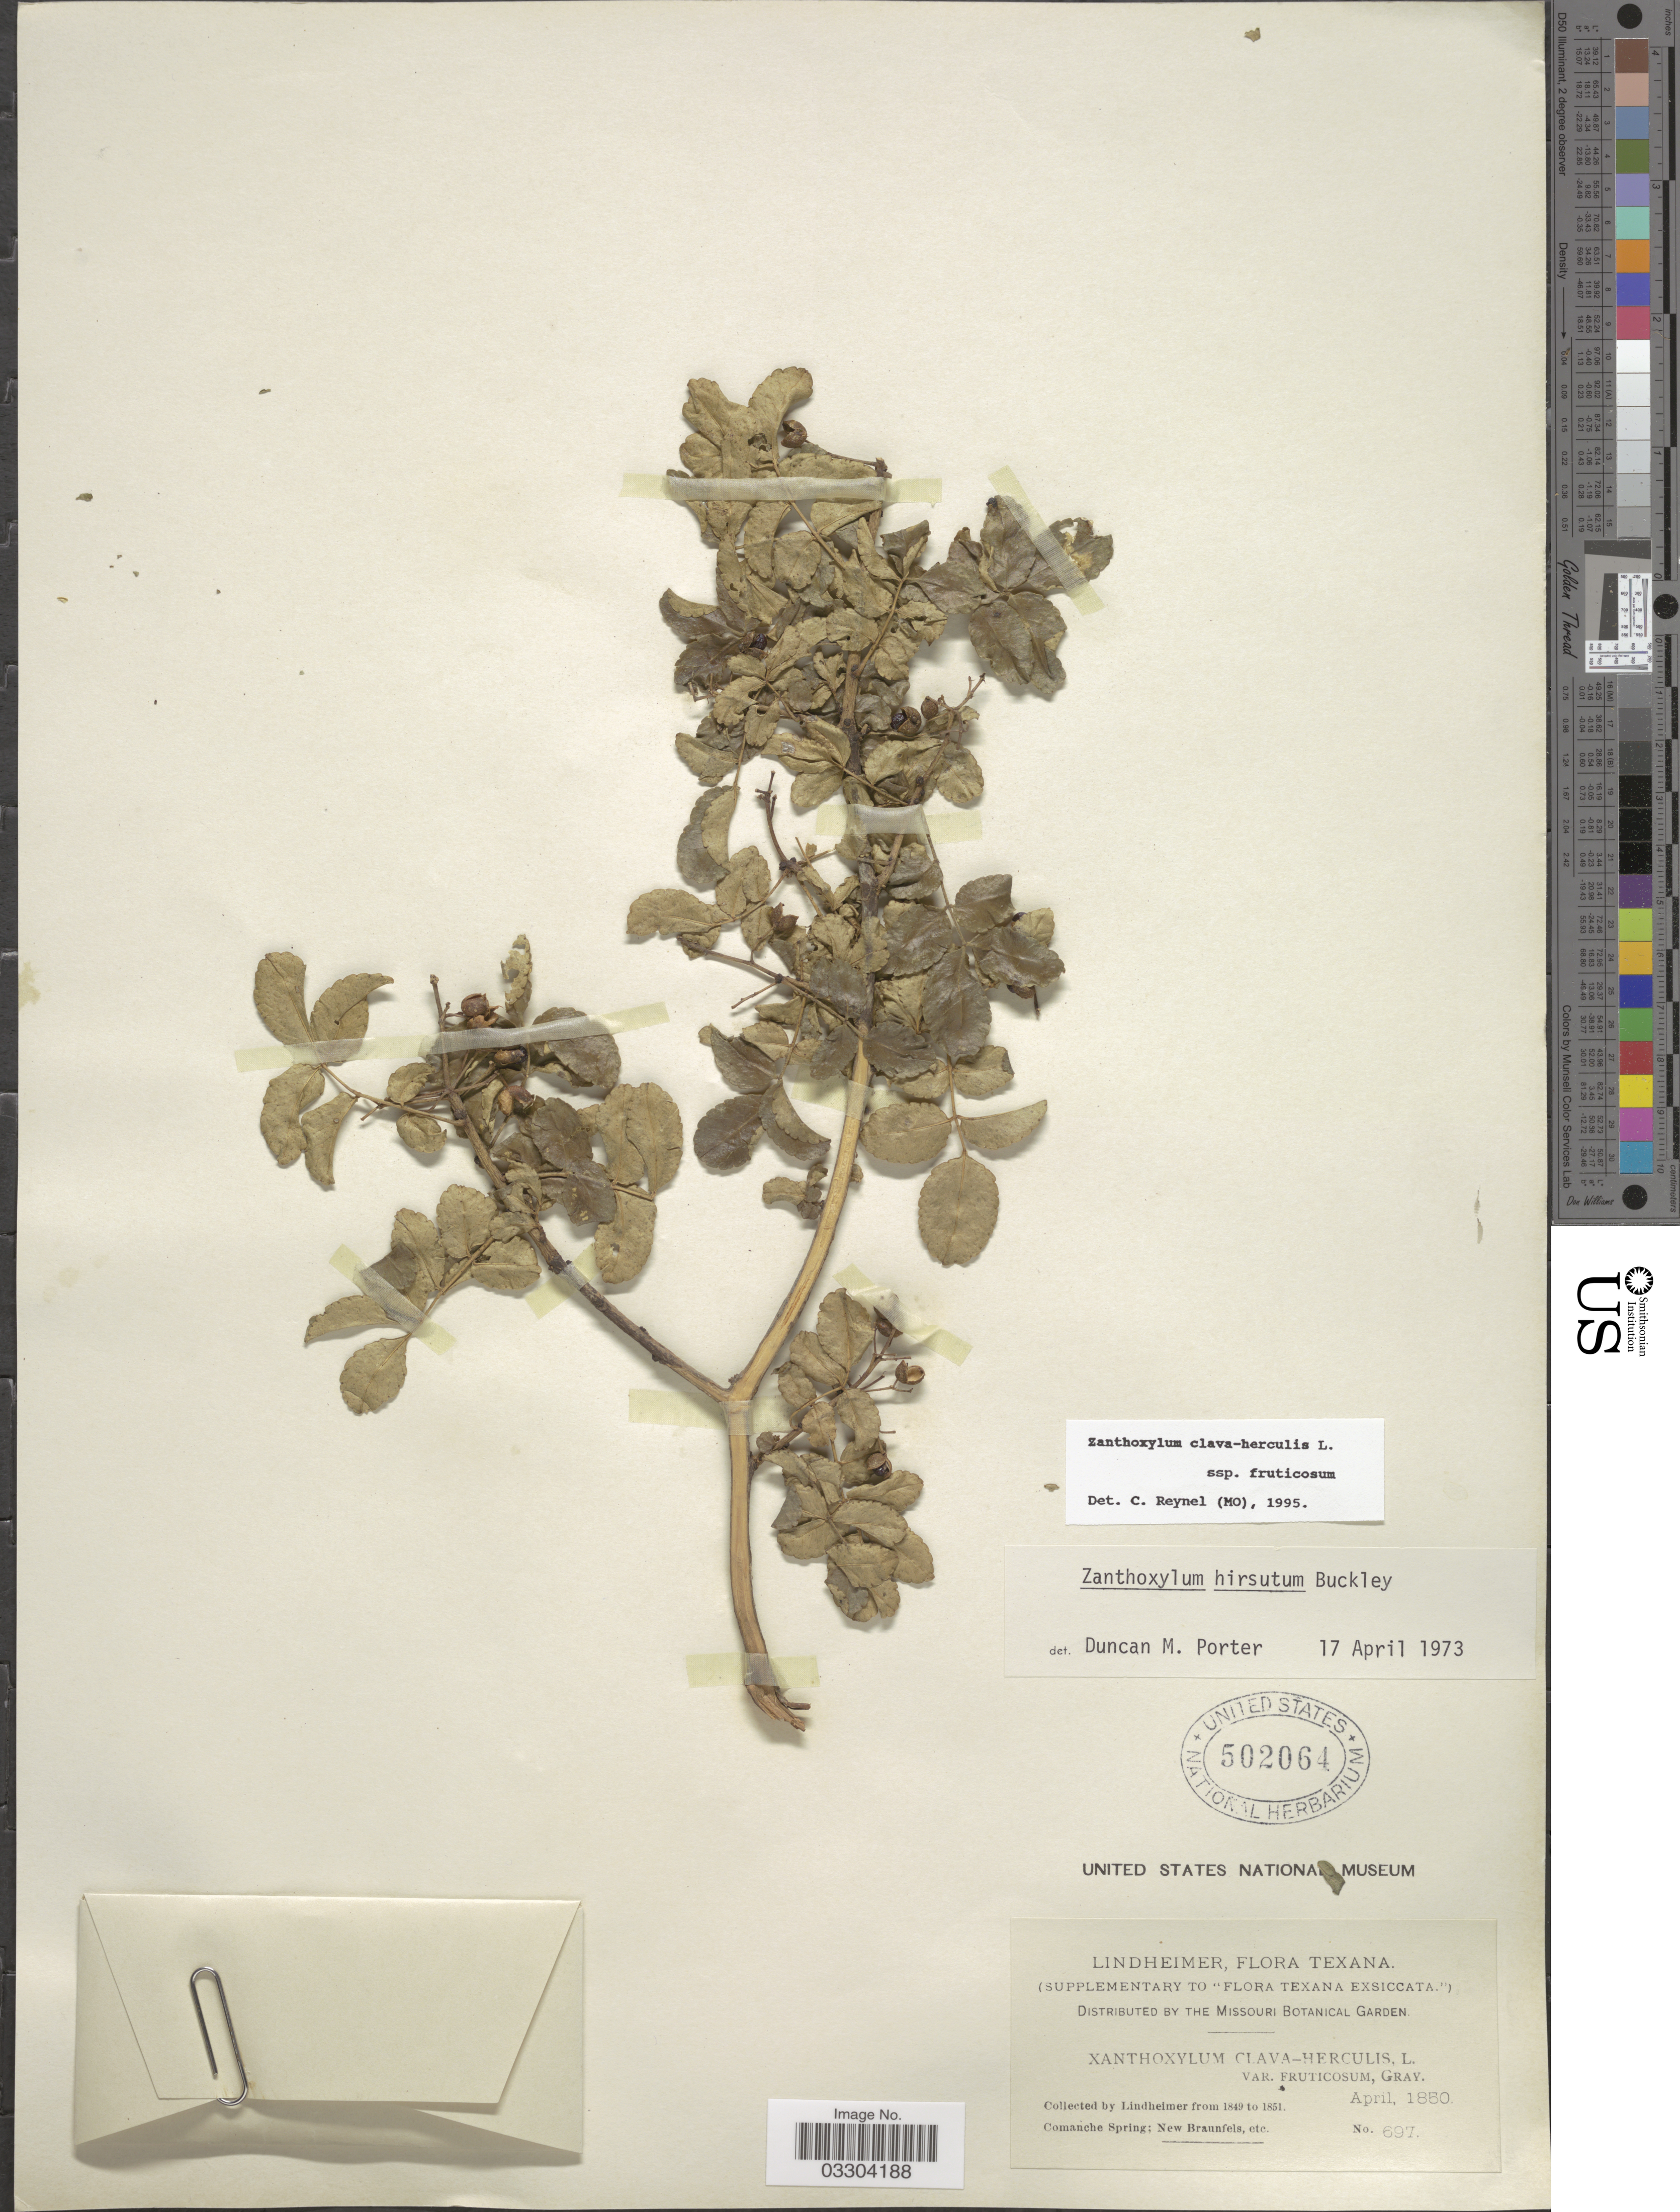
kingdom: Plantae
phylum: Tracheophyta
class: Magnoliopsida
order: Sapindales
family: Rutaceae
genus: Zanthoxylum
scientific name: Zanthoxylum clava-herculis subsp. fruticosum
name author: (A. Gray) Reynel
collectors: -. Lindheimer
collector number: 697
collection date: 1850-04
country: United States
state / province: Texas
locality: Comanche Spring; New Braunfels, etc.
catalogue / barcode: US 502064